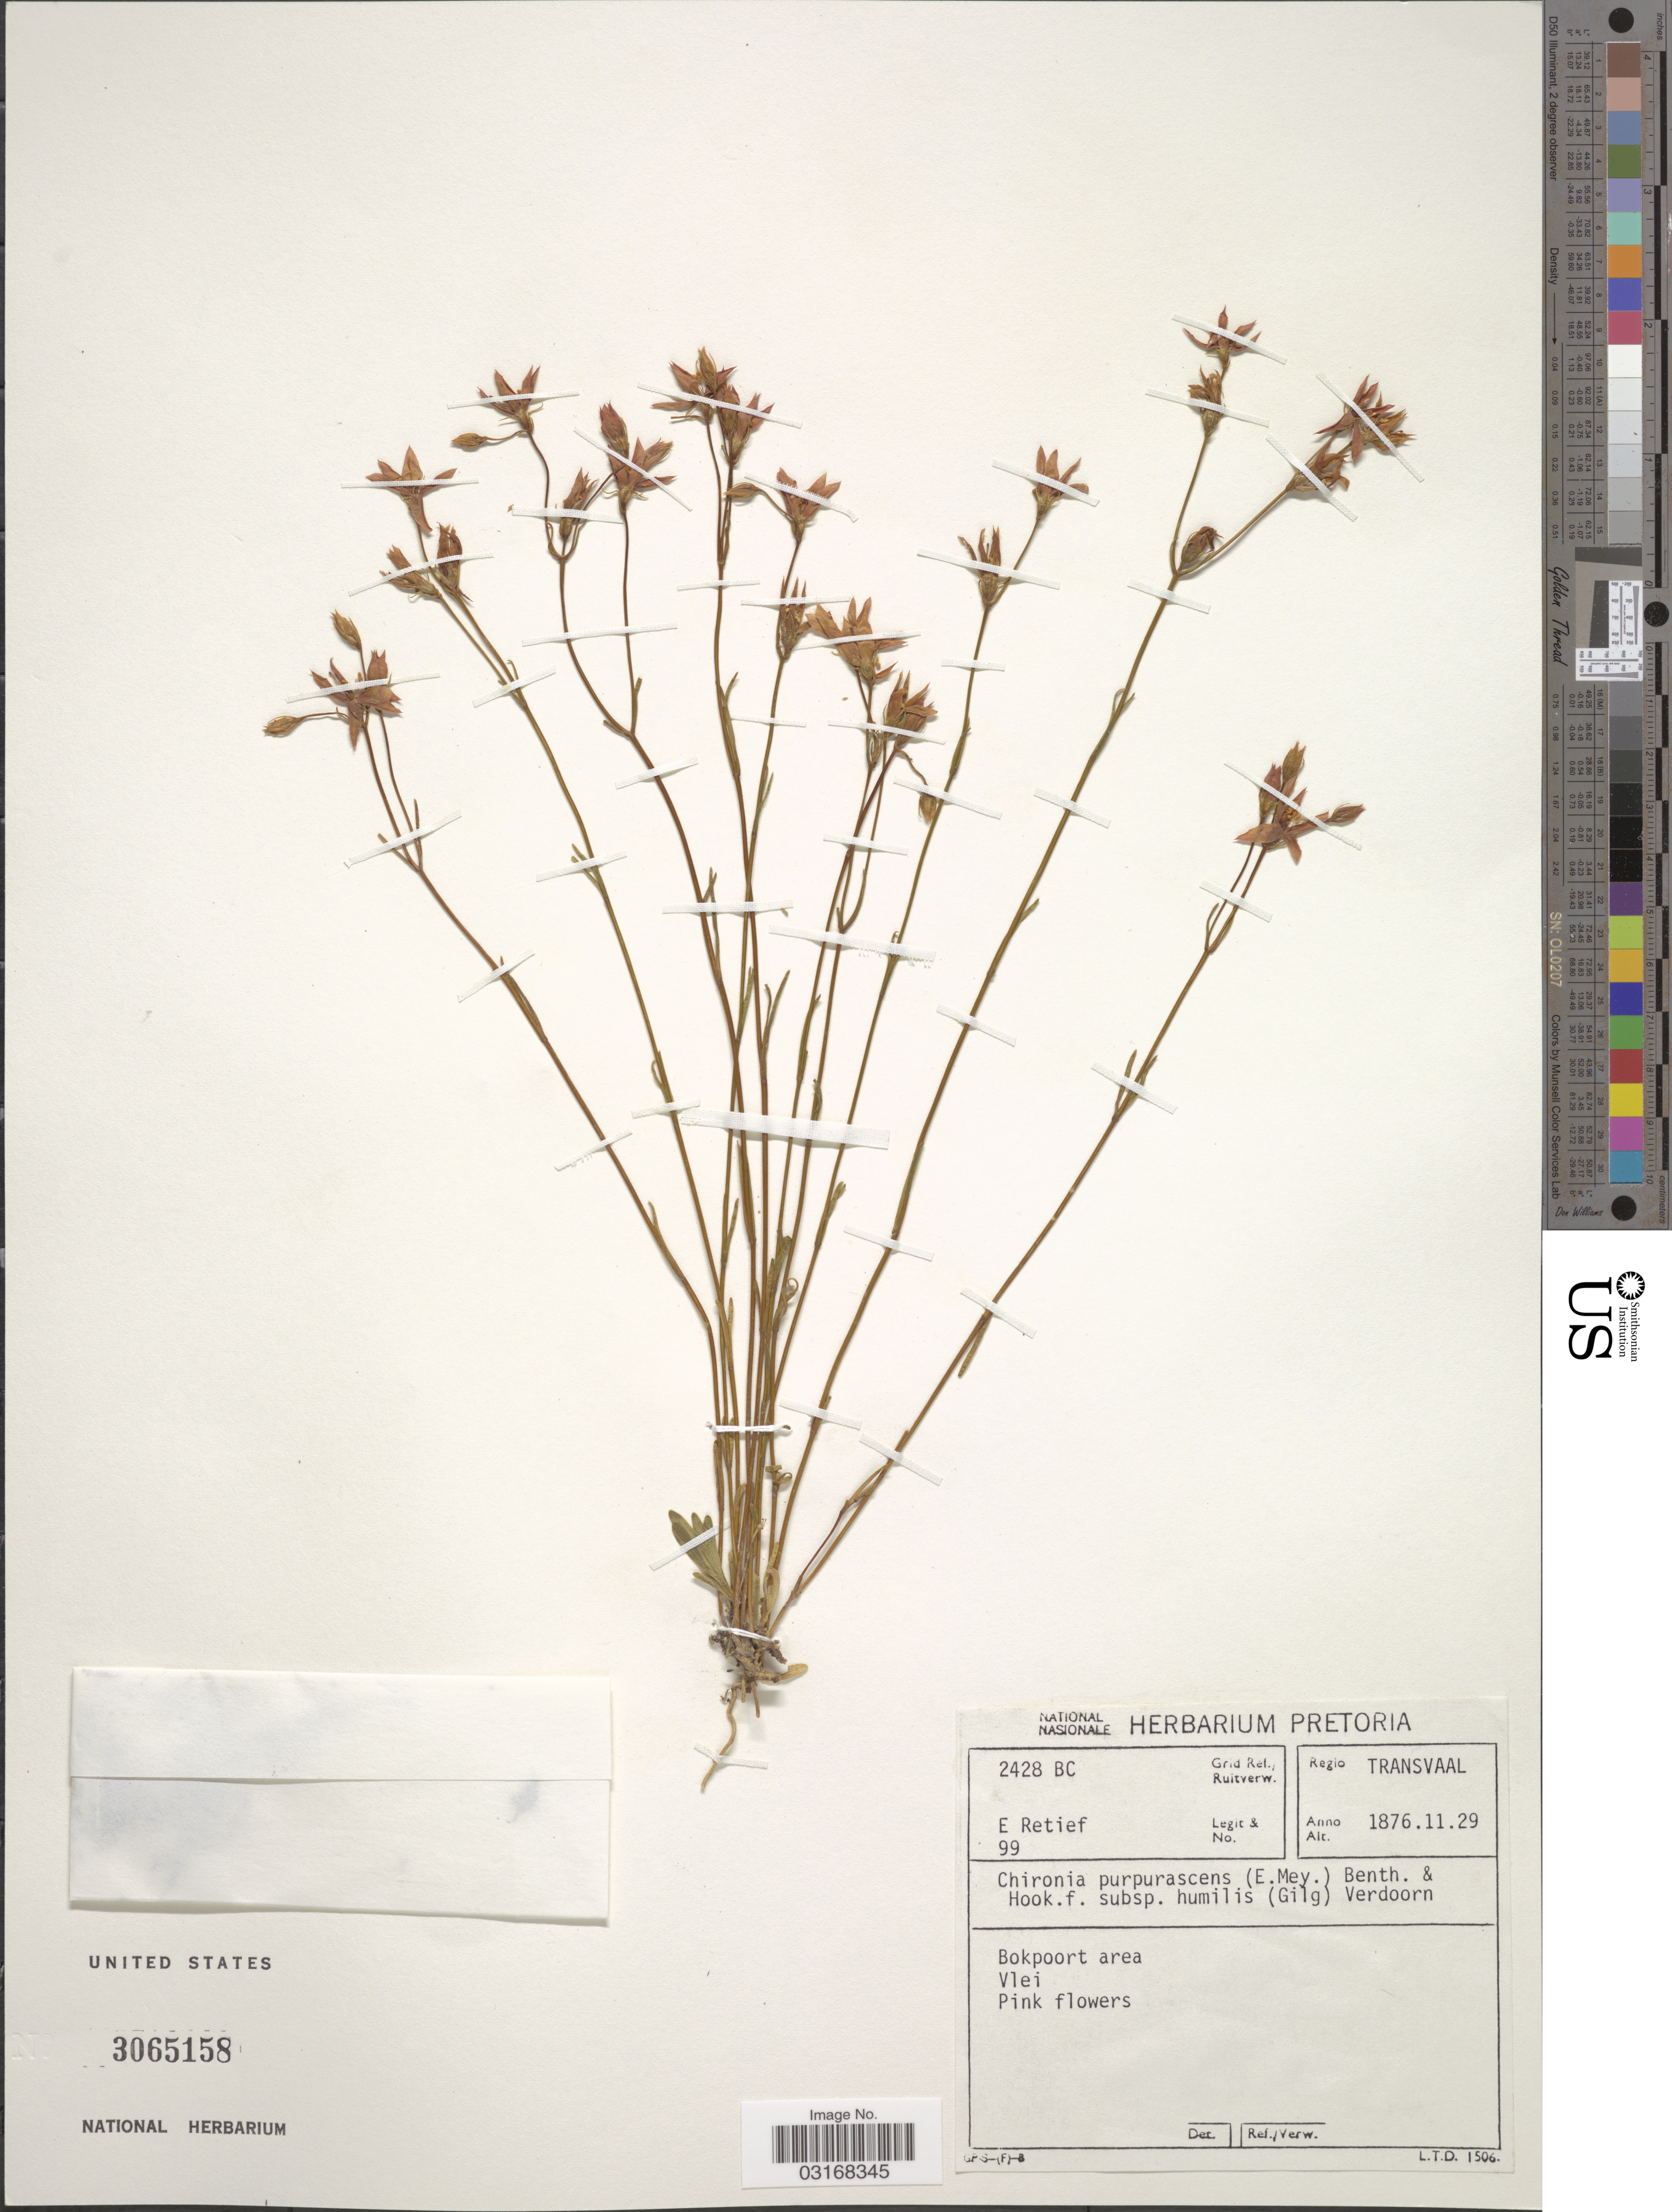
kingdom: Plantae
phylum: Tracheophyta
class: Magnoliopsida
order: Gentianales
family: Gentianaceae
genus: Chironia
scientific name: Chironia purpurascens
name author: Benth. & Hook. f.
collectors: E. Retief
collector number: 99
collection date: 1876-11-29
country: South Africa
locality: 2428 BC Grid Ref./ Ruitverw. Regio Transvaal. Bokpoort area. Vlei.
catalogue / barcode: US 3065158